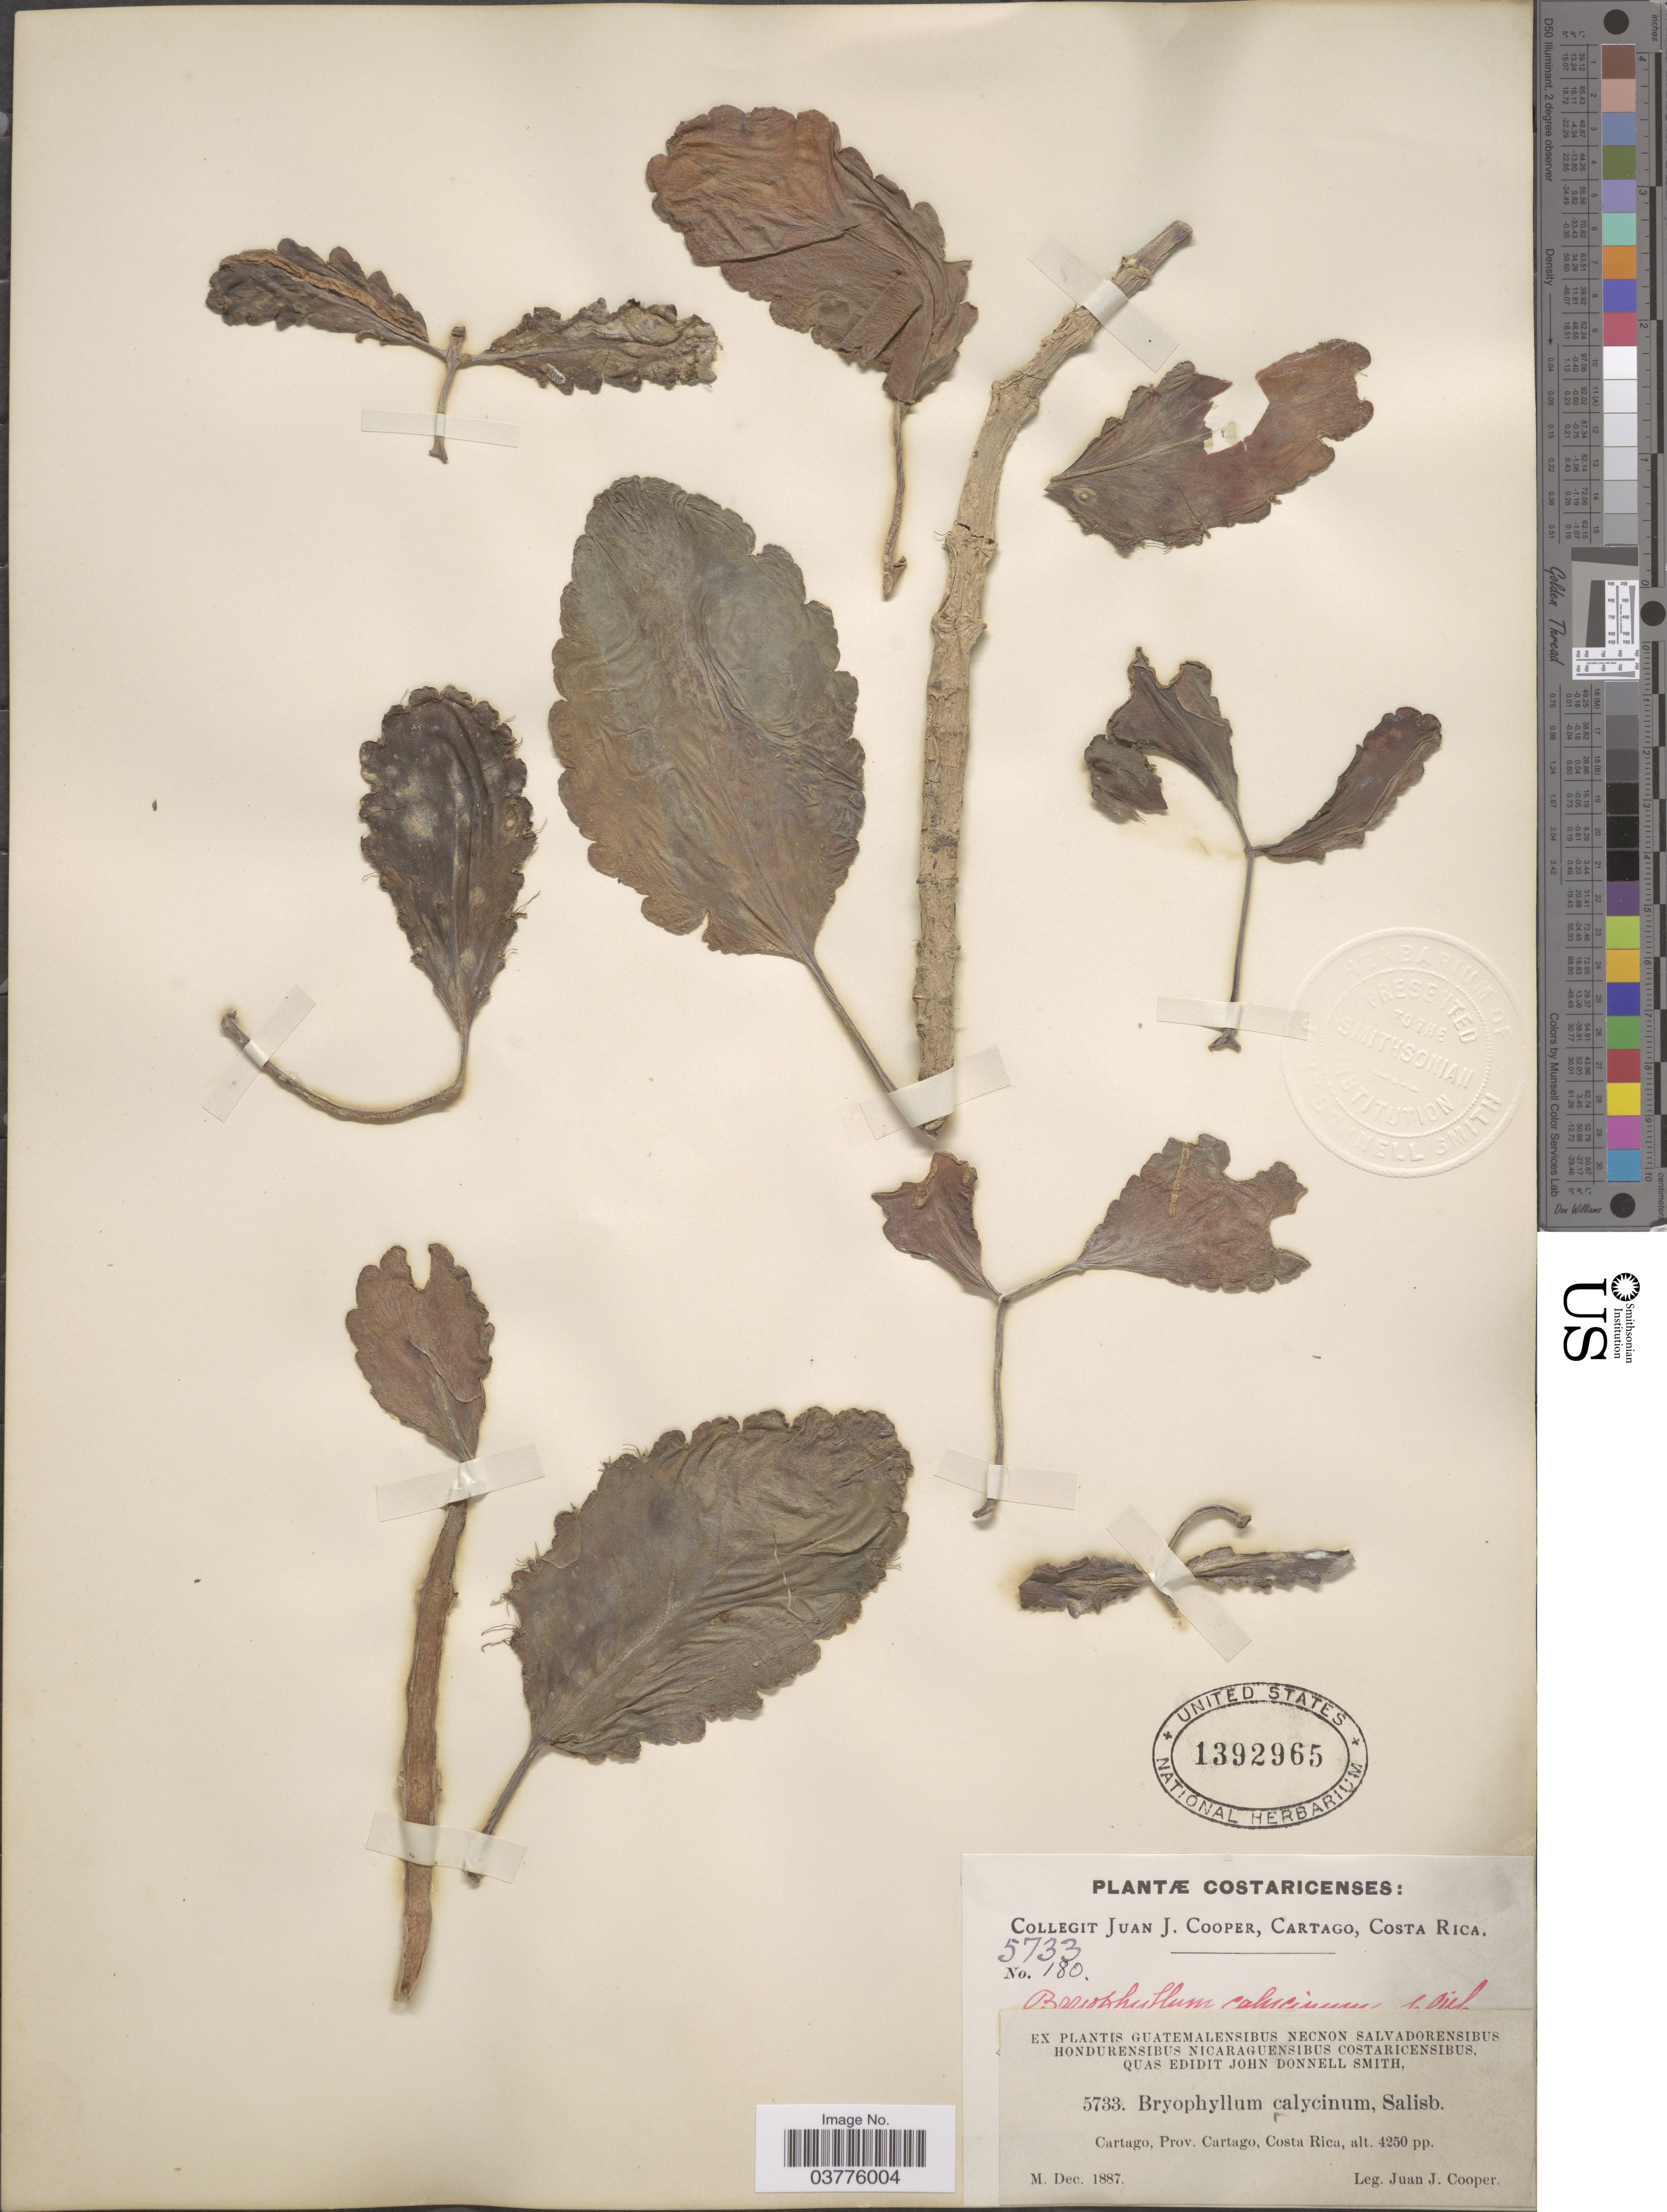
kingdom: Plantae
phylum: Tracheophyta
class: Magnoliopsida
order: Saxifragales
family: Crassulaceae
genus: Kalanchoe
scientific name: Kalanchoe pinnata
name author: (Lam.) Pers.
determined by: Strong, Mark T., (BOT), Smithsonian Institution - National Museum of Natural History (UNITED STATES)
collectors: J. J. Cooper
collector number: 5733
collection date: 1887-12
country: Costa Rica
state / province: Cartago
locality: Prov. Cartago.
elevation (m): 1295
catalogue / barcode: US 1392965